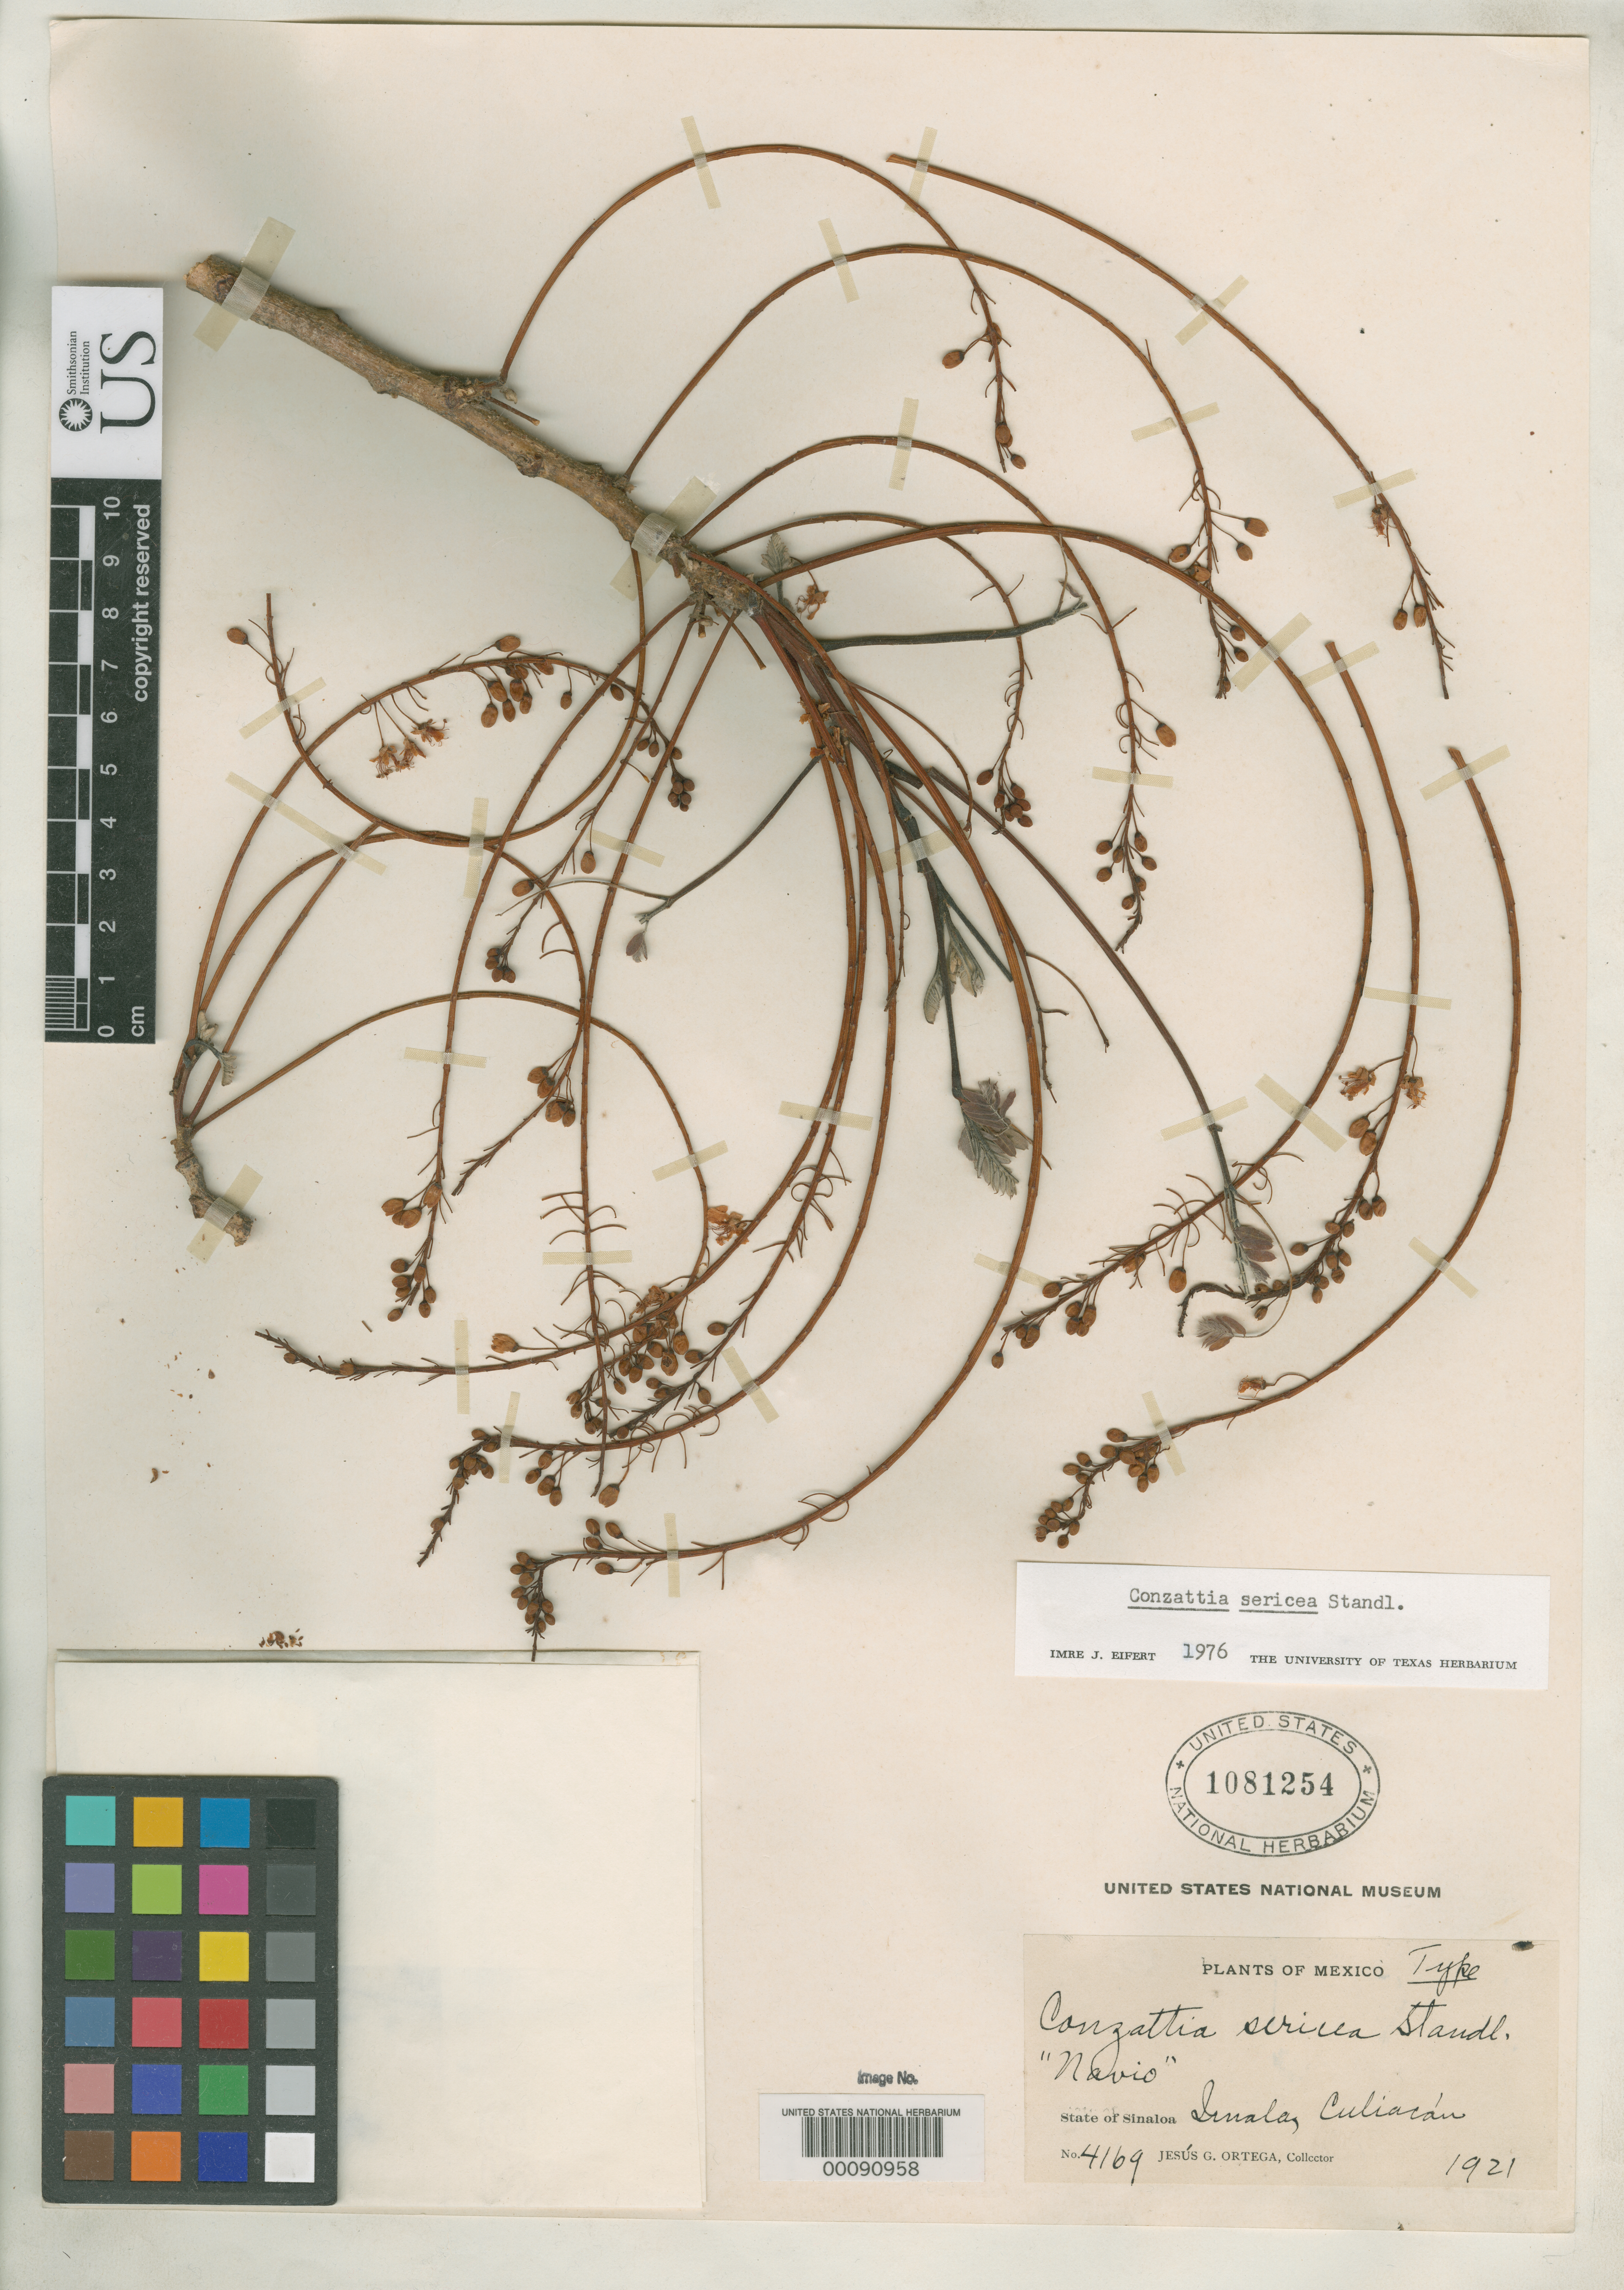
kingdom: Plantae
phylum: Tracheophyta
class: Magnoliopsida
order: Fabales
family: Fabaceae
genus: Conzattia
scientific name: Conzattia sericea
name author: Standl.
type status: Holotype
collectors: J. Ortega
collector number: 4169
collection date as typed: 1921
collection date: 1921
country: Mexico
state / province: Sinaloa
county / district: Culiacan Mun.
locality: Rio de Tamazula, Imala.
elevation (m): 80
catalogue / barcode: US 1081254